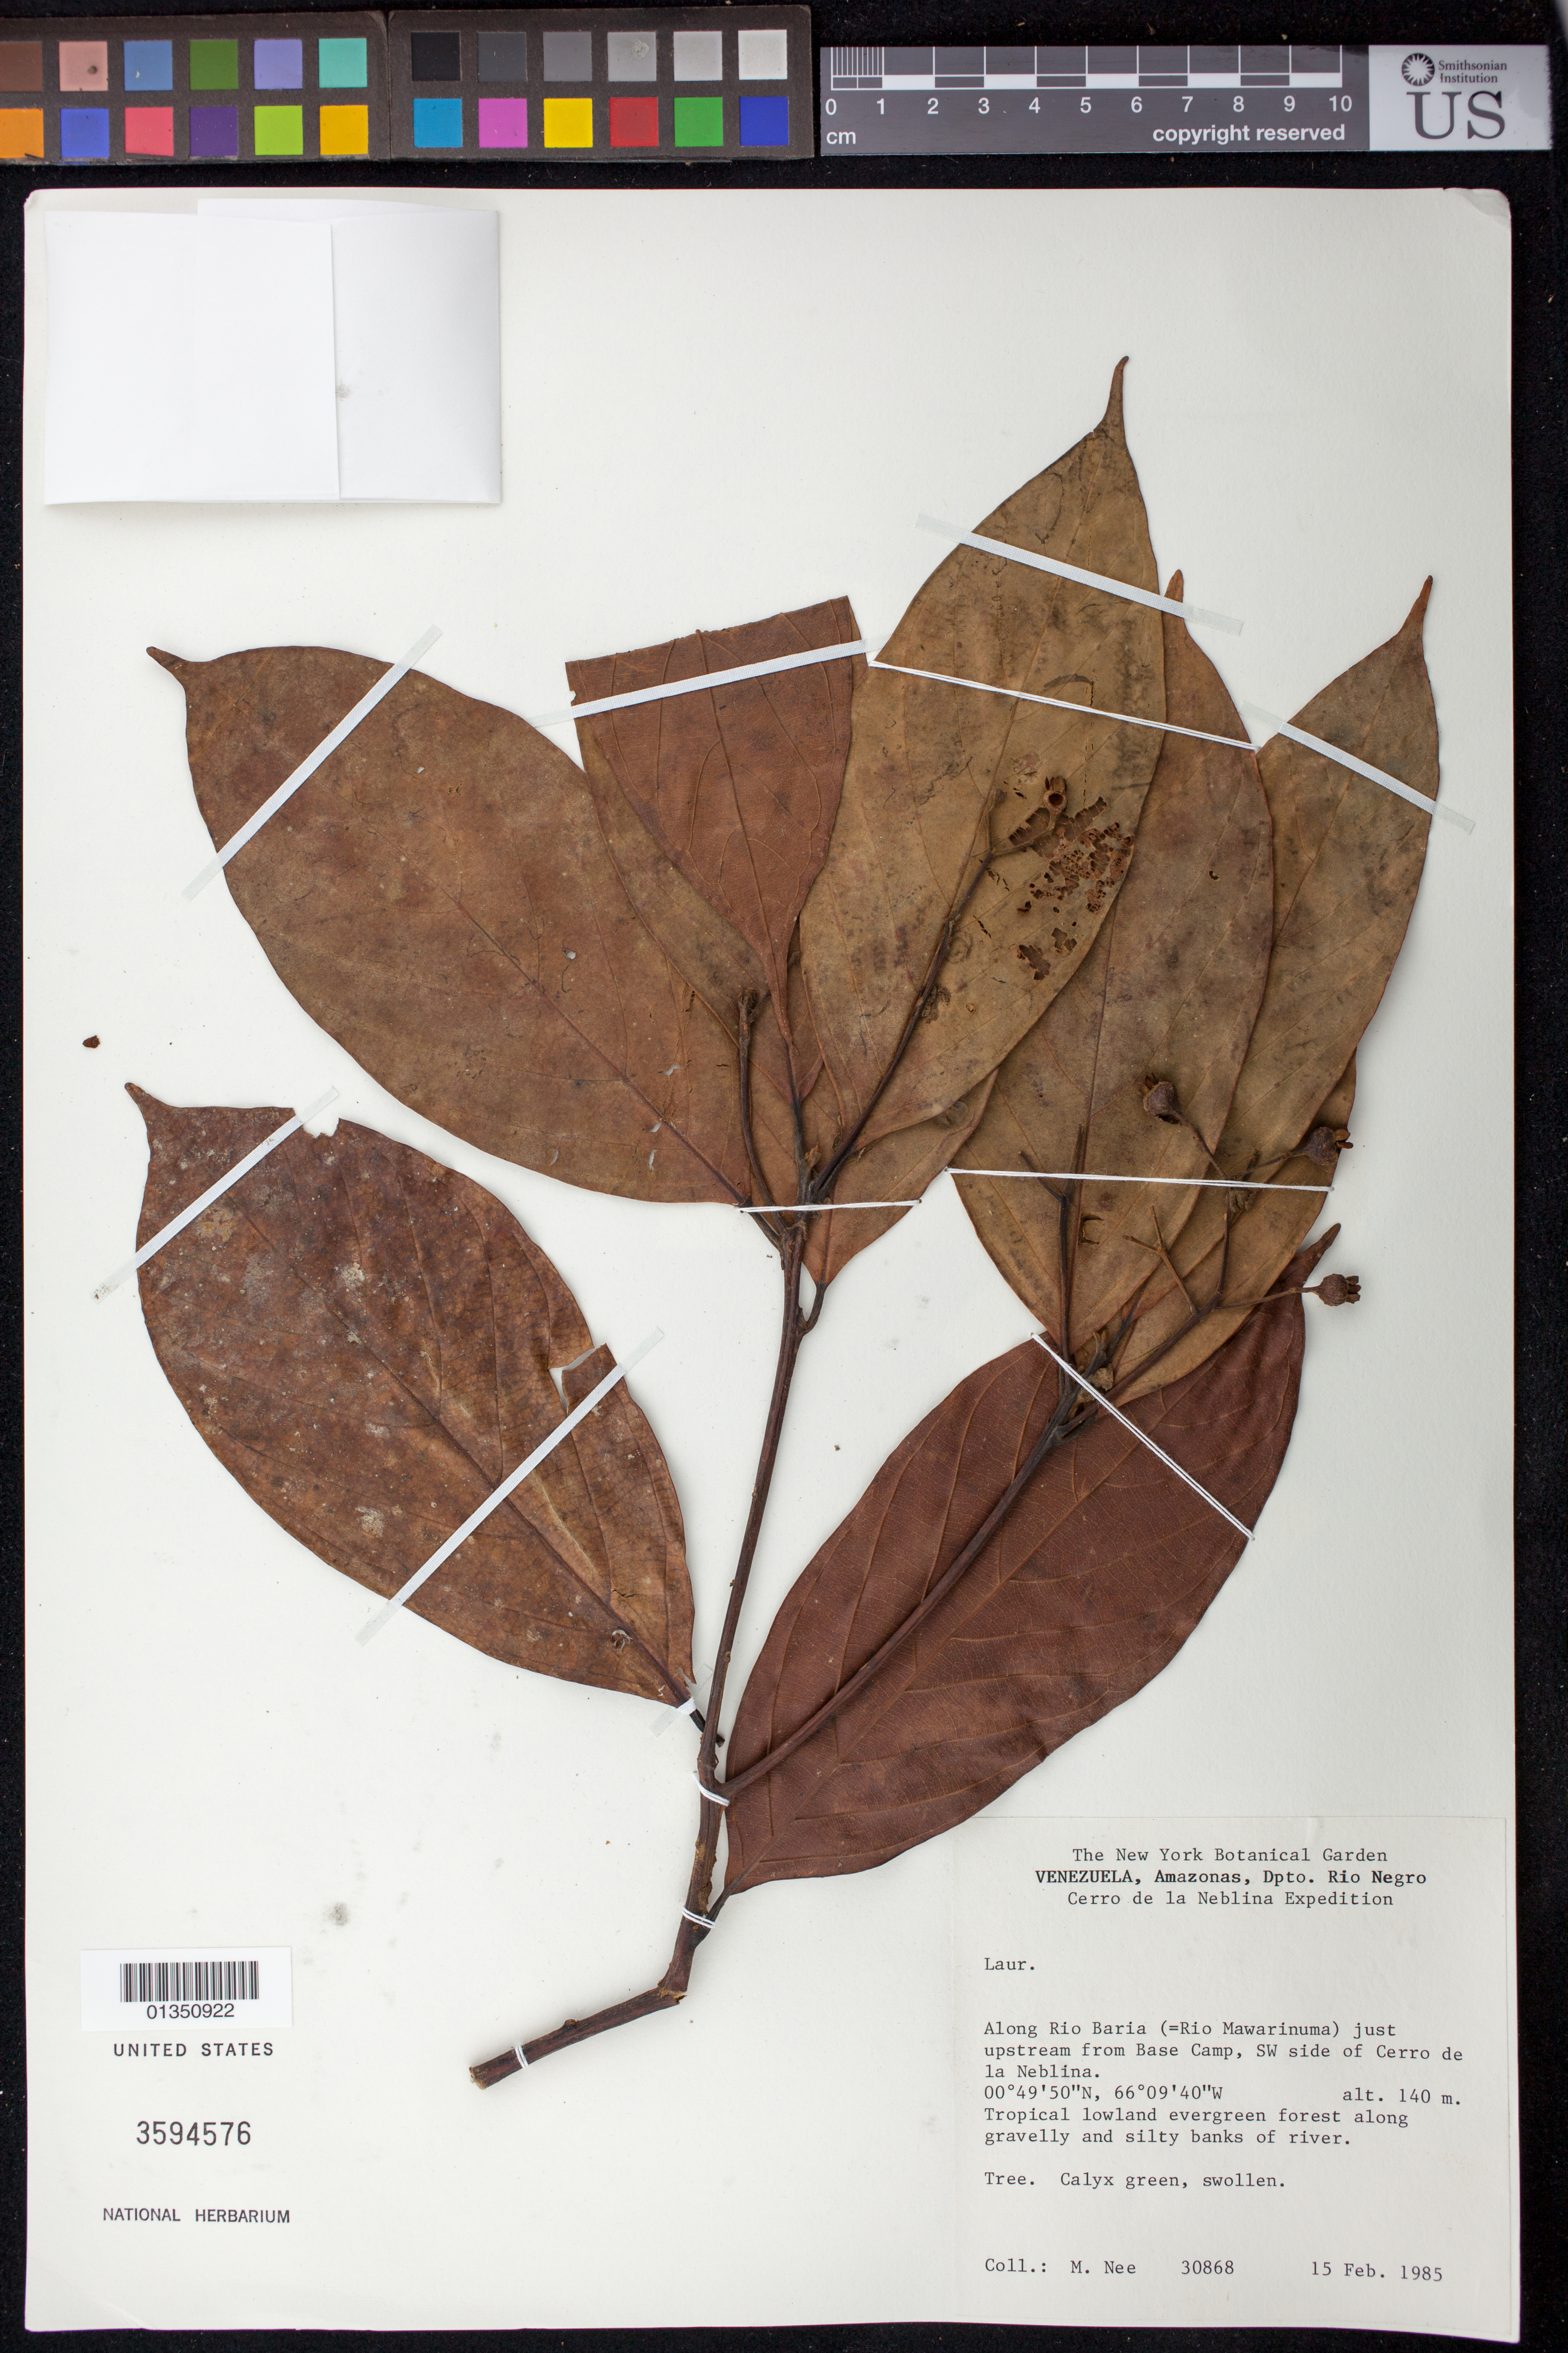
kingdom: Plantae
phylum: Tracheophyta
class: Magnoliopsida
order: Laurales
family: Lauraceae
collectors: M. Nee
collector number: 30868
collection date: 1985-02-15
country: Venezuela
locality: Along Rio Baria (=Rio Mawarinuma) just upstream from base camp, SW side of Cerro de la Neblina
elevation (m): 140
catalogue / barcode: US 3594576